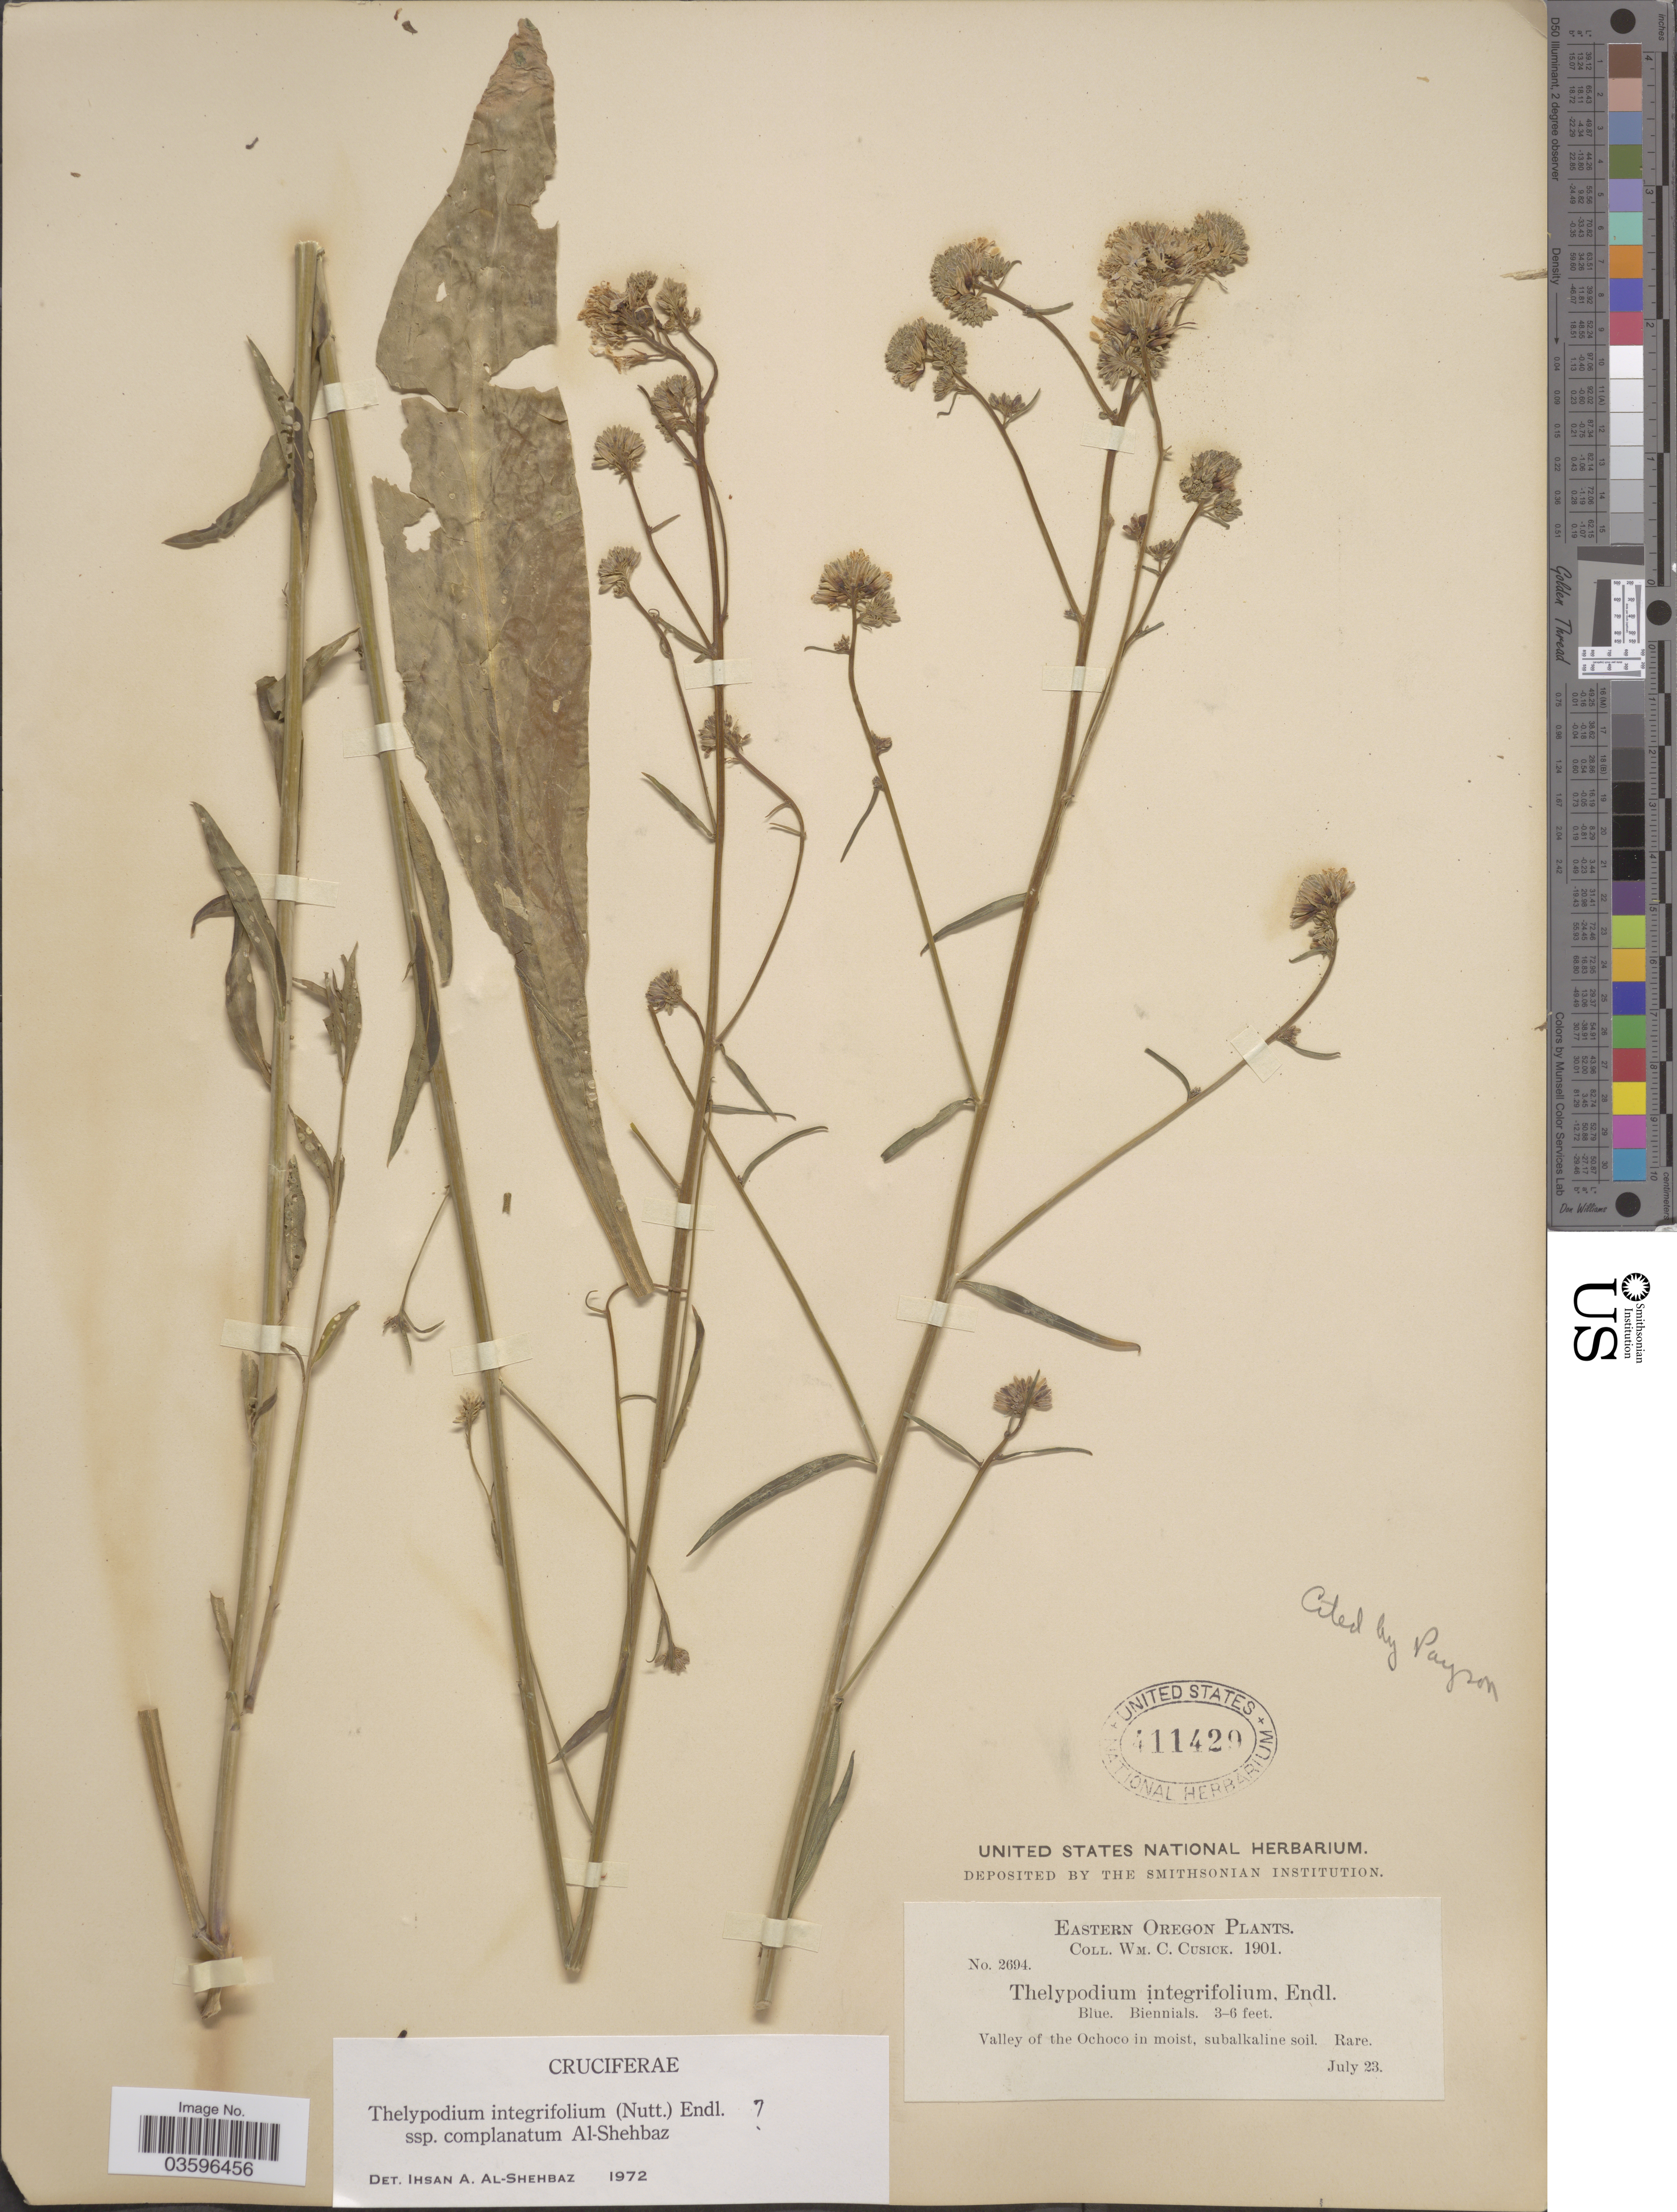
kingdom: Plantae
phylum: Tracheophyta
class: Magnoliopsida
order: Brassicales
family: Brassicaceae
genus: Thelypodium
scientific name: Thelypodium integrifolium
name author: (Nutt.) Endl.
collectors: W. C. Cusick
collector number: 2694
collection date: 1901-07-23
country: United States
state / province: Oregon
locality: Eastern Oregon. Valley of the Ochoco.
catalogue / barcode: US 411429